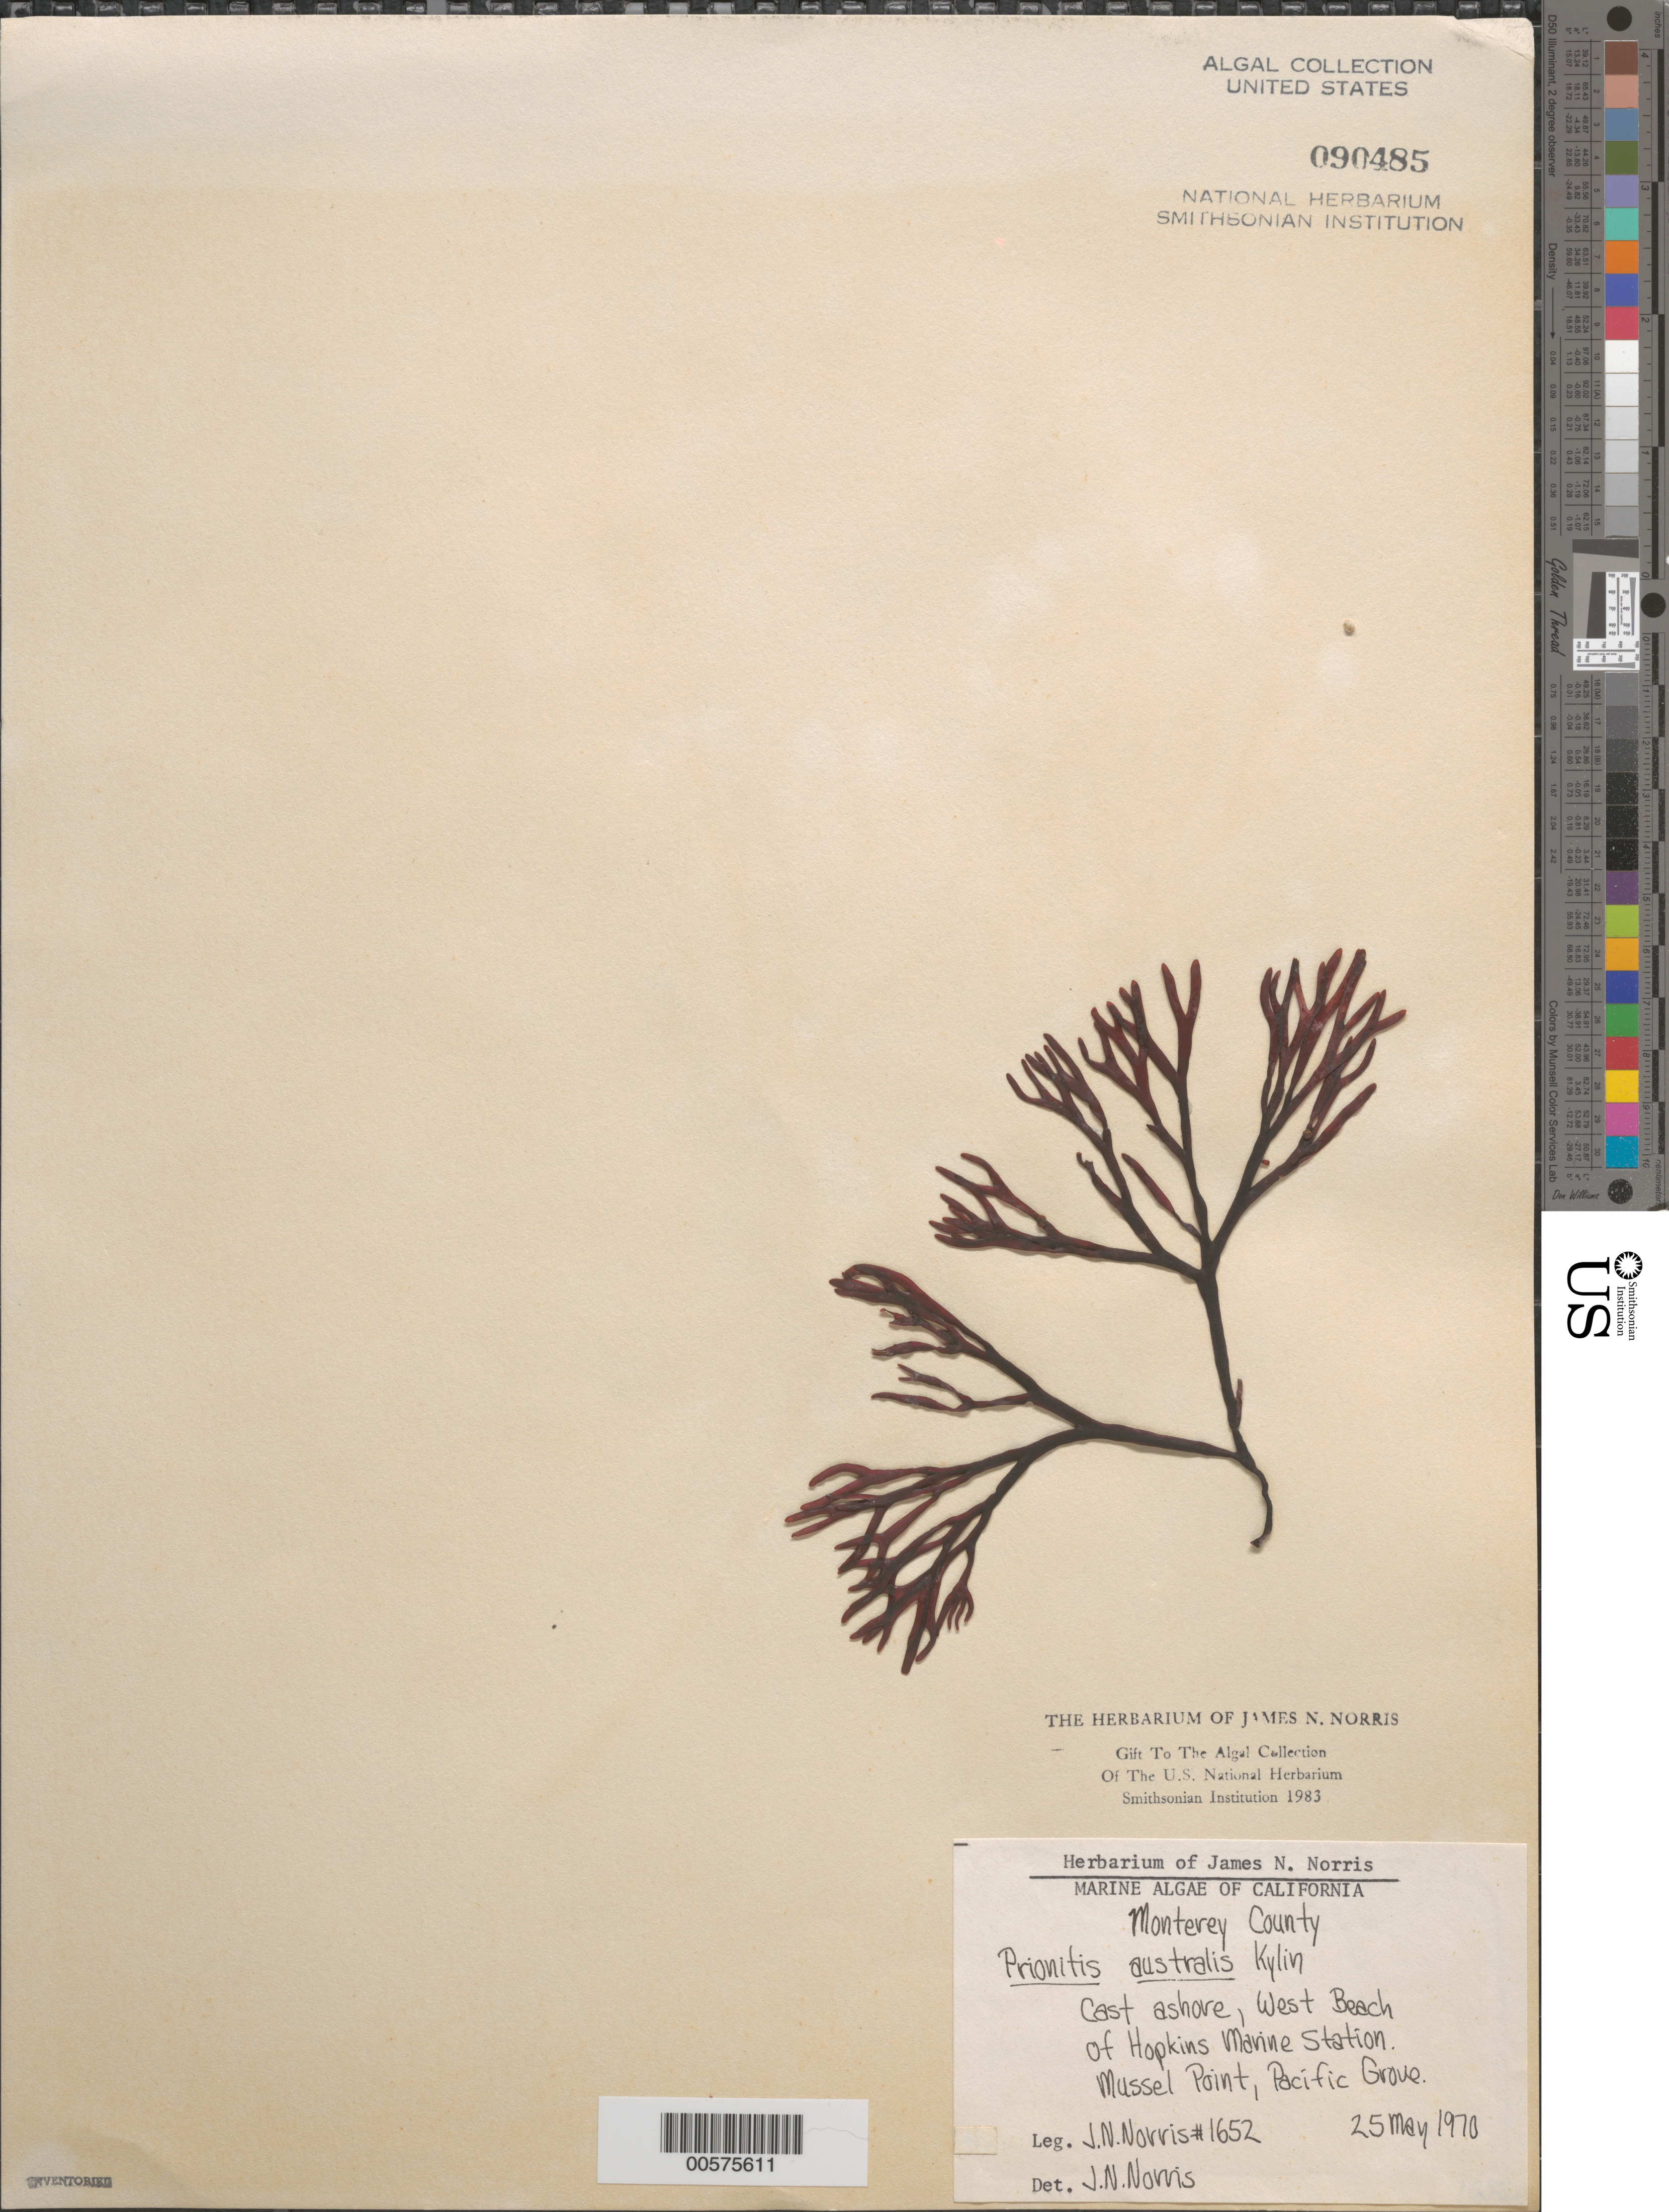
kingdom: Plantae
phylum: Rhodophyta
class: Florideophyceae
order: Cryptonemiales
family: Cryptonemiaceae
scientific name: Prionitis australis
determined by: Norris, James N.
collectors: J. N. Norris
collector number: JN-1652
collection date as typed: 25 May 1970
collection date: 1970-05-25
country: United States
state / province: California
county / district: Monterey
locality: West Beach, Hopkins Marine Station, Mussel Point, Pacific Grove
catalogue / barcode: US 90485